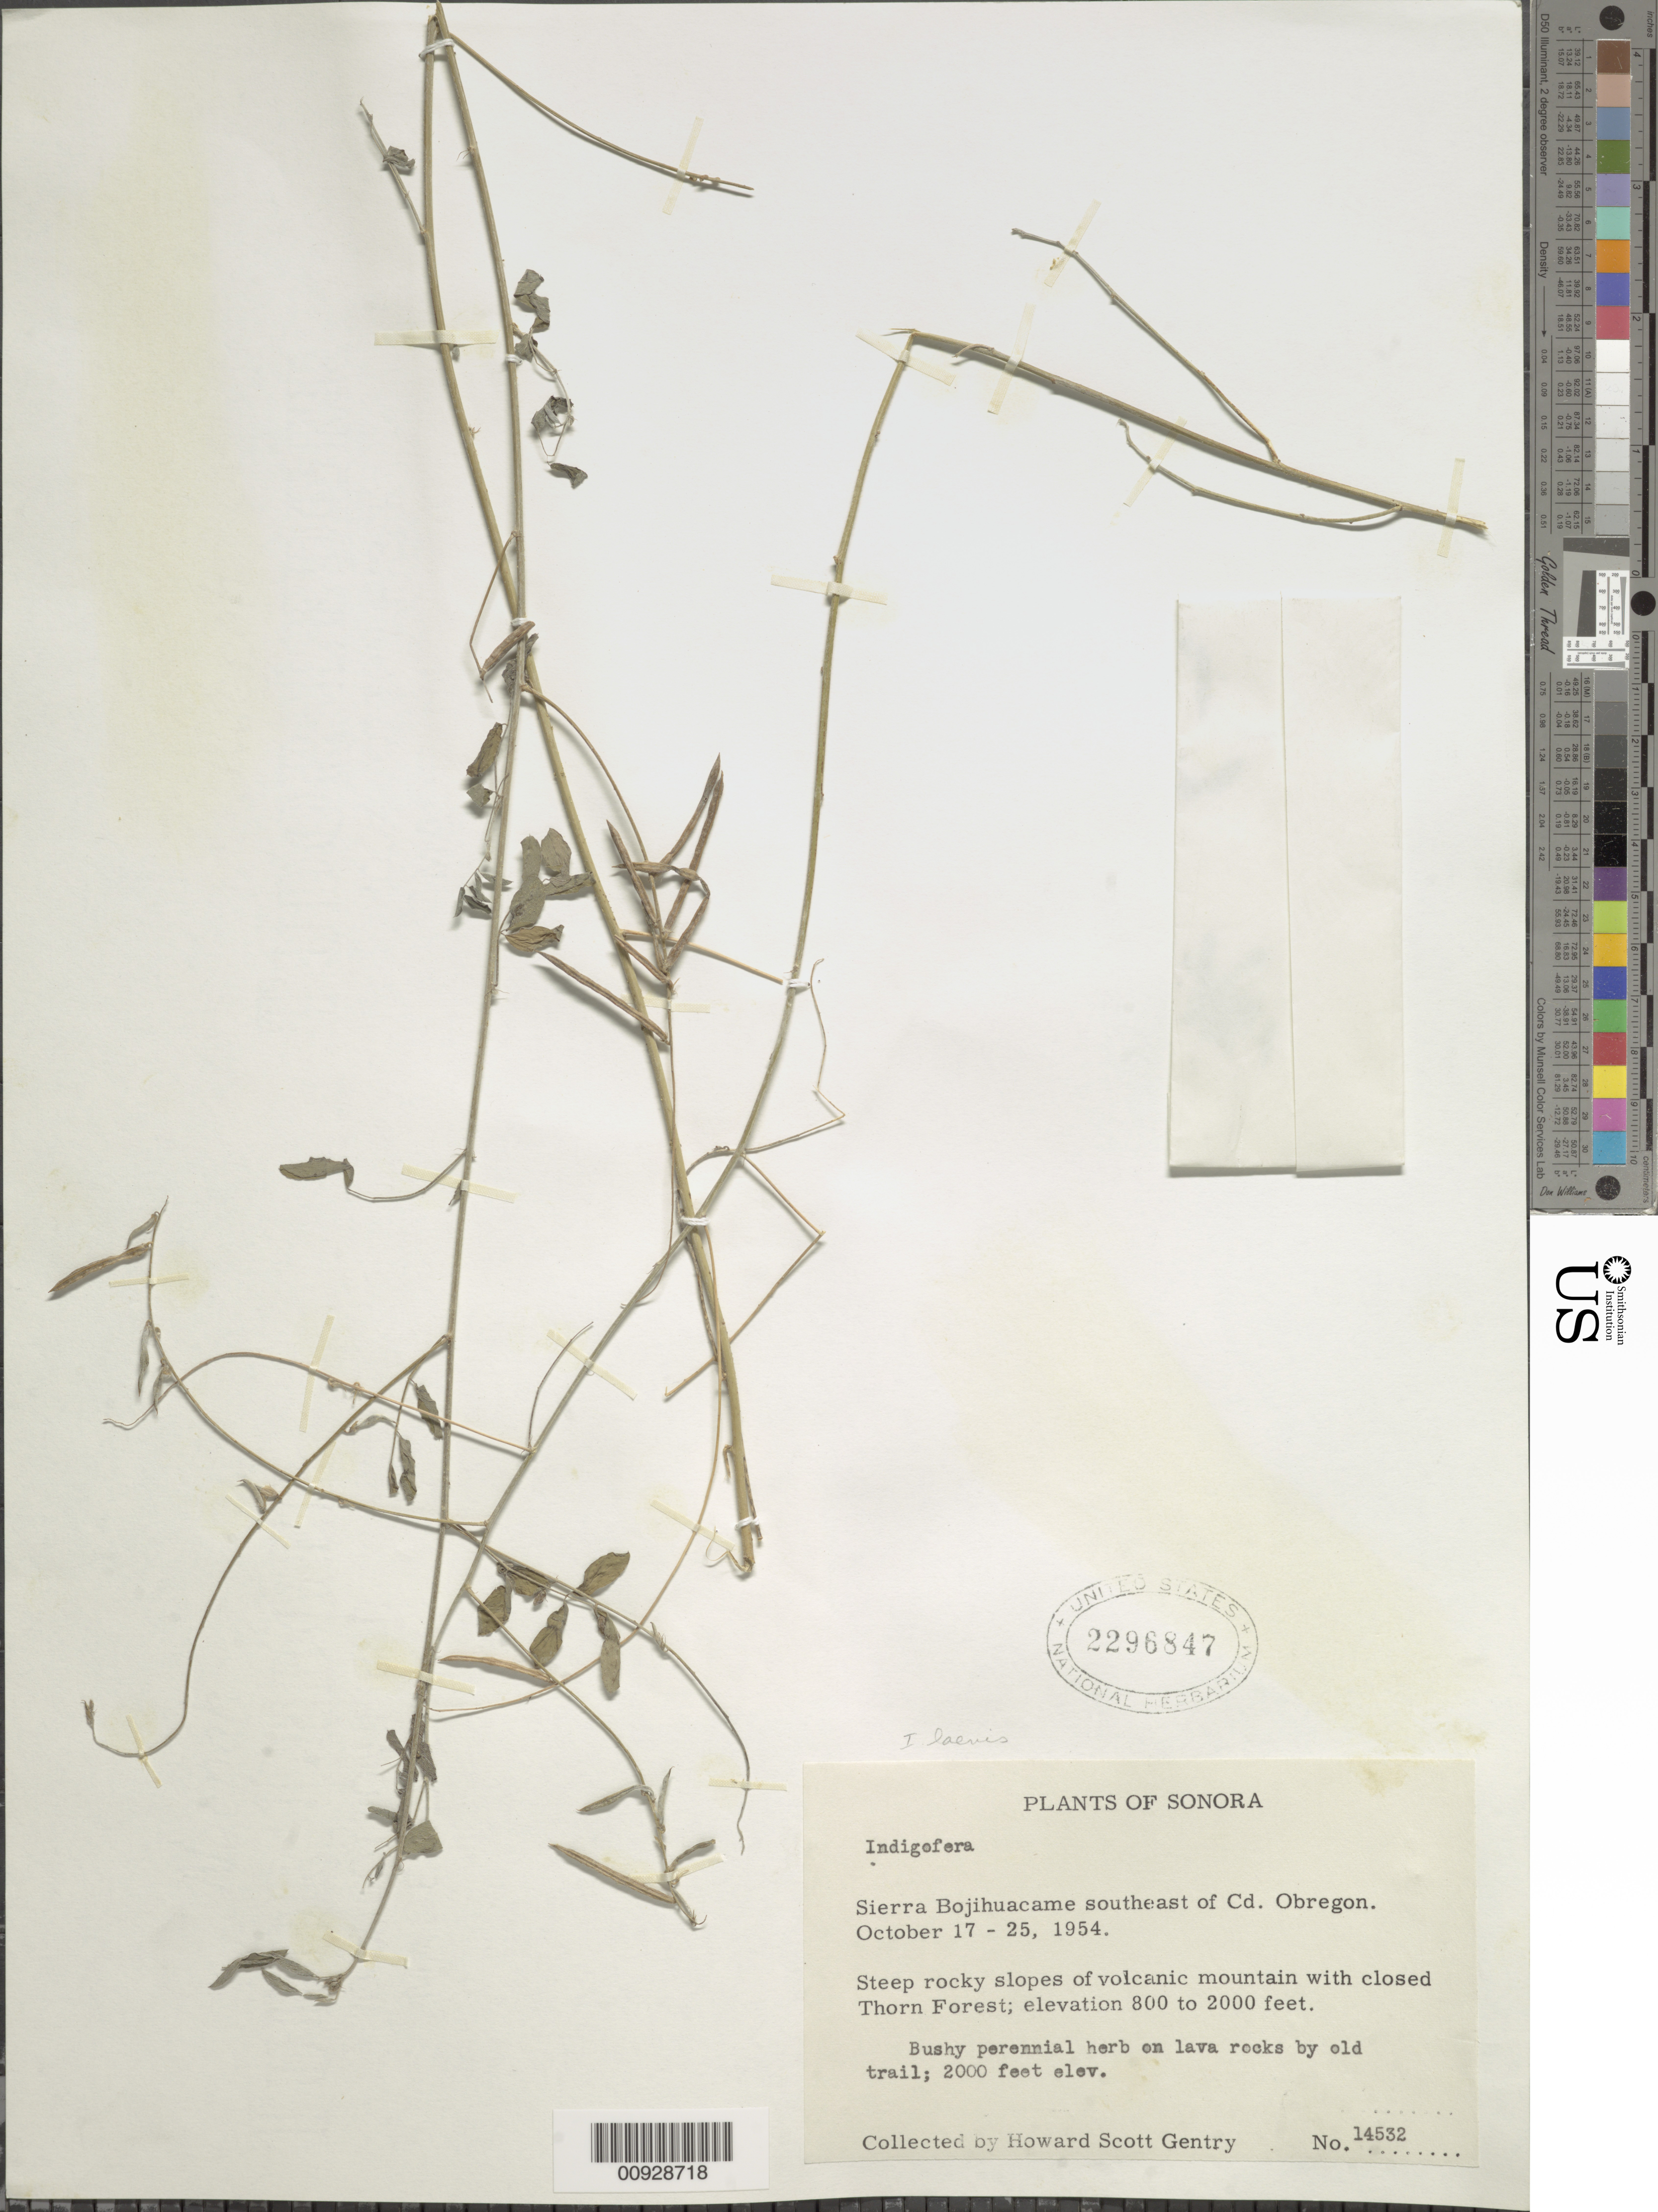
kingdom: Plantae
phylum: Tracheophyta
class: Magnoliopsida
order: Fabales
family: Fabaceae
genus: Indigofera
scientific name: Indigofera laevis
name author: Rydb.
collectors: H. S. Gentry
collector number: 14532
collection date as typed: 17 Oct 1954 to 25 Oct 1954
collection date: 1954-10-17/1954-10-25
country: Mexico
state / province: Sonora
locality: Sierra Bojihuacame southeast of Cd. Obregon. By old trail.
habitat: Steep rocky slopes of volcanic mountain with closed Thorn Forest. On lava by old trail.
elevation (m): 610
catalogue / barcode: US 2296847